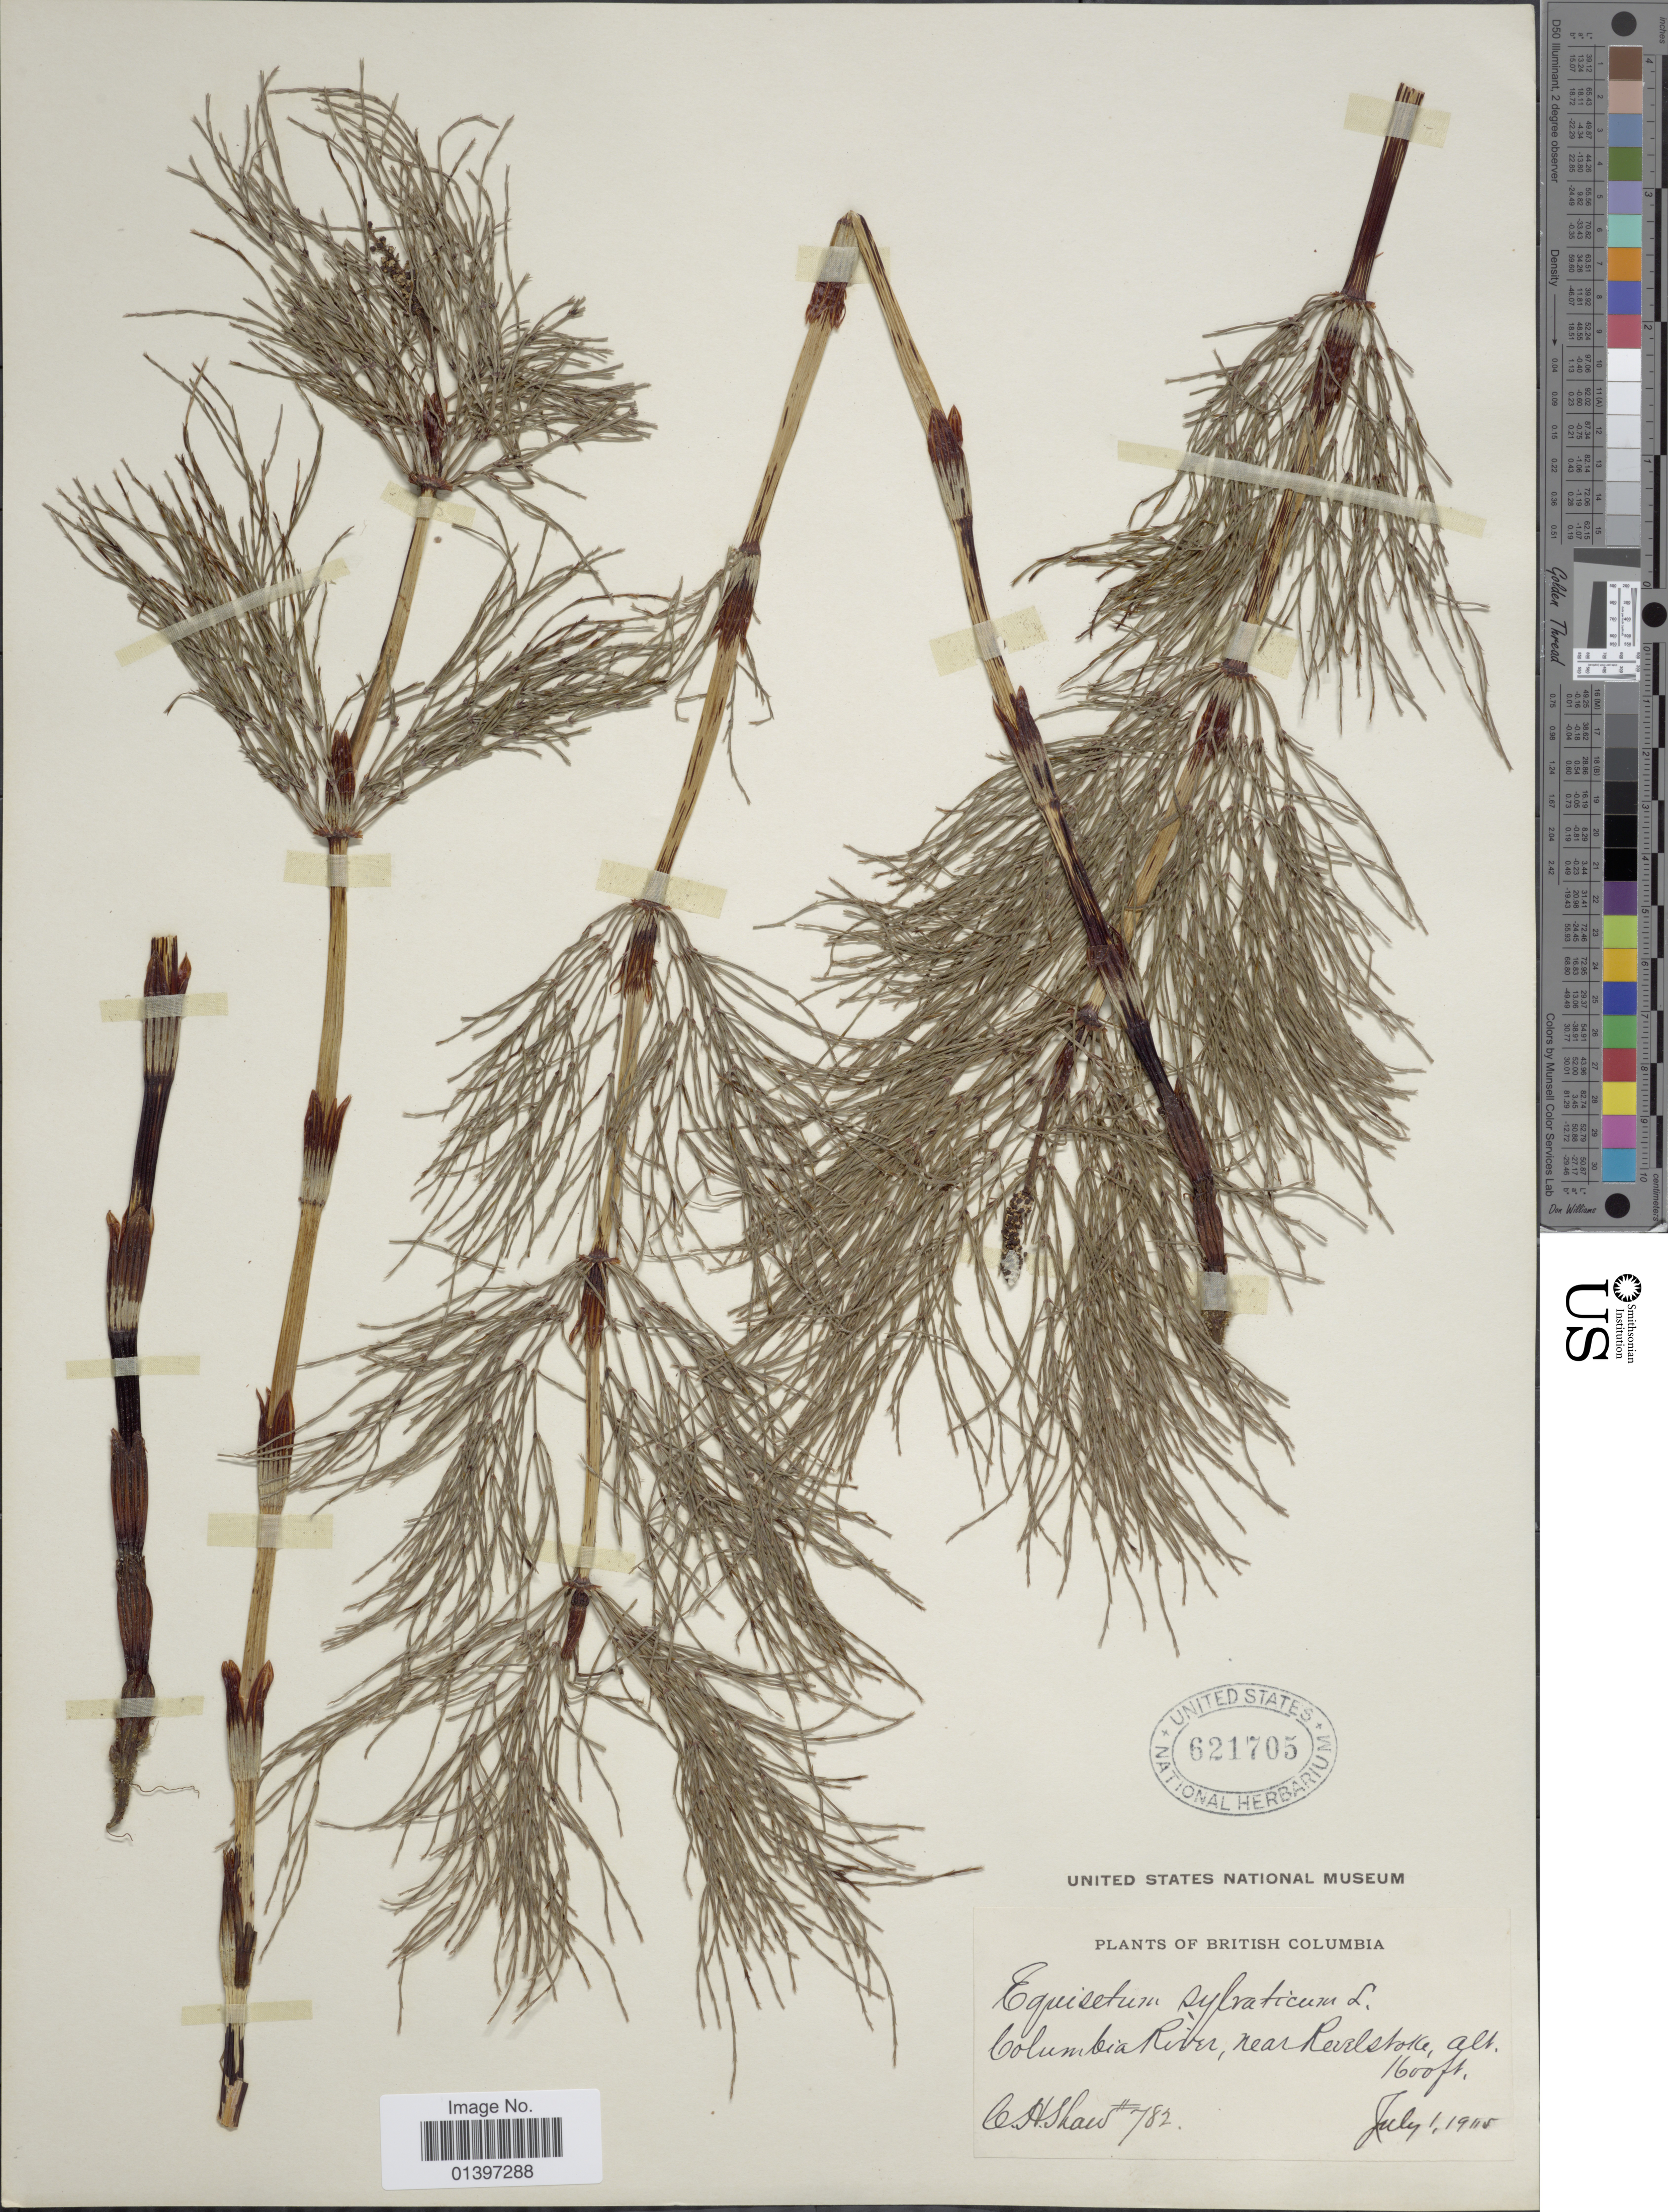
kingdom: Plantae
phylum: Tracheophyta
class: Polypodiopsida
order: Equisetales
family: Equisetaceae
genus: Equisetum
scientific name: Equisetum sylvaticum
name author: L.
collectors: C. H. Shaw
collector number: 782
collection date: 1905-07-01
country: Canada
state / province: British Columbia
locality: Columbia River, near Revelstoke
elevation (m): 488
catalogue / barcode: US 621705